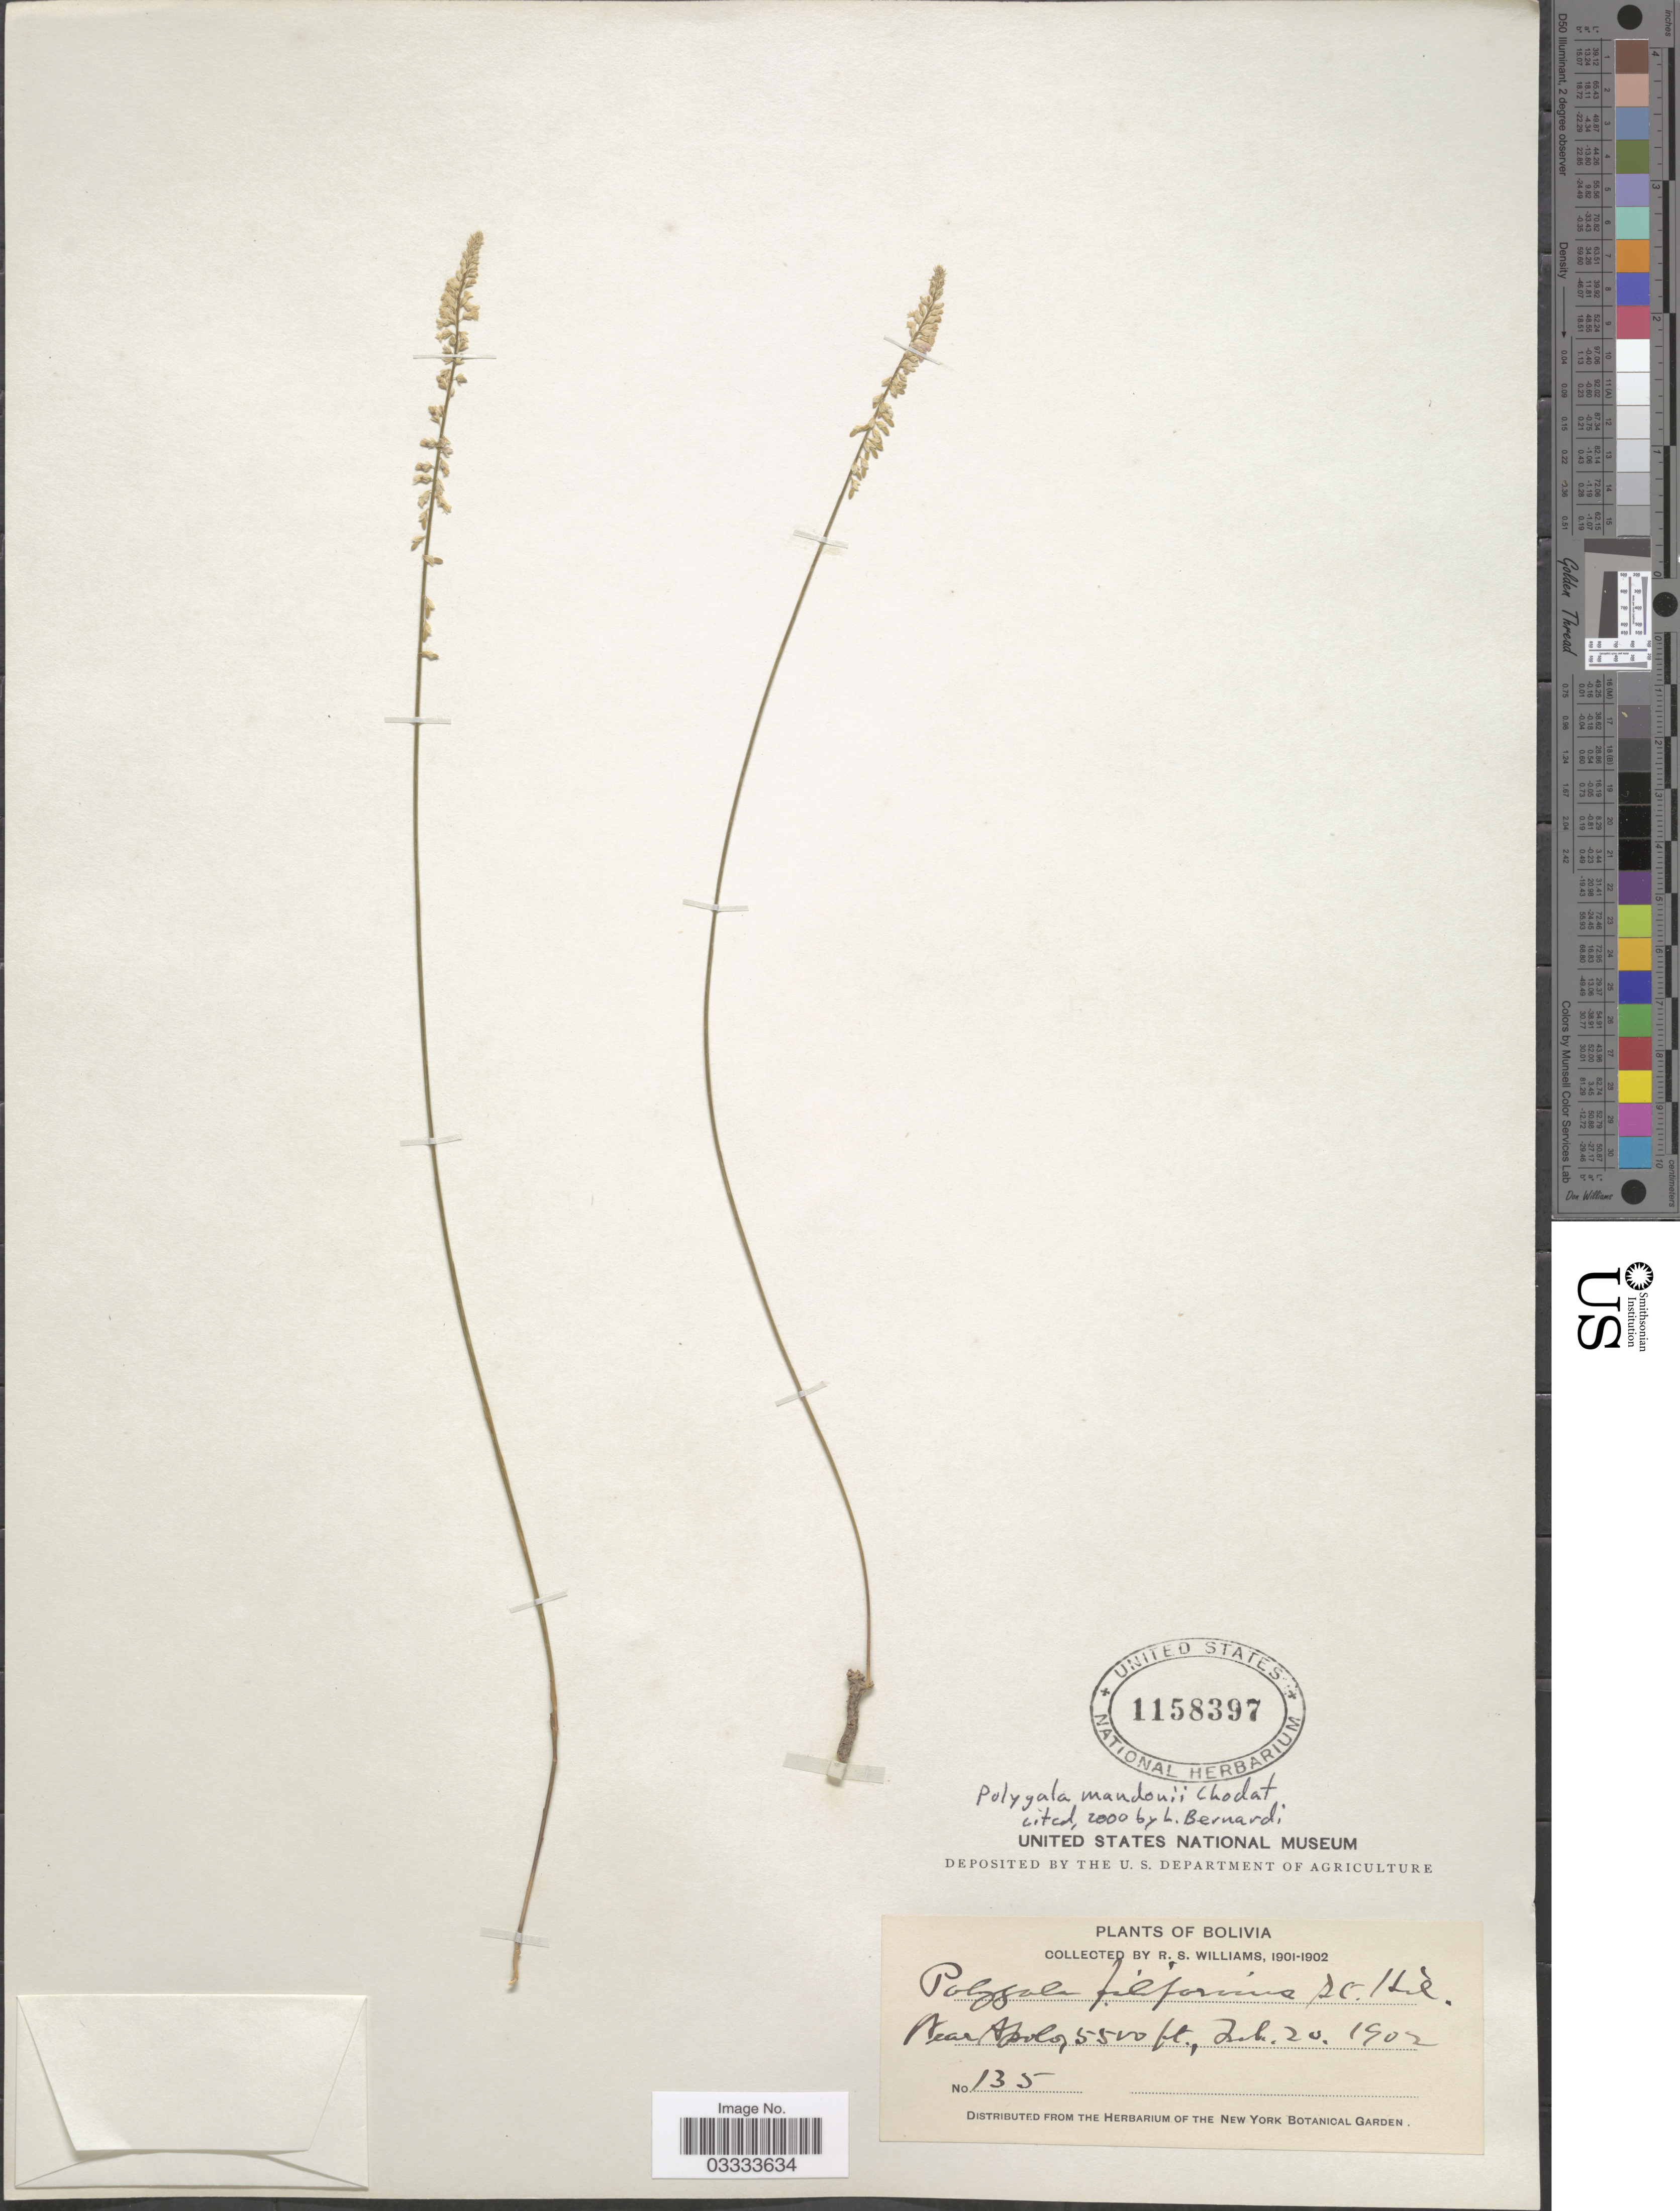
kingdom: Plantae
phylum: Tracheophyta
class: Magnoliopsida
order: Fabales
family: Polygalaceae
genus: Polygala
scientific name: Polygala mandoni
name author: Chodat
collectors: R. S. Williams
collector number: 135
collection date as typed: Feb. 20, 1902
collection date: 1902-02-20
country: Bolivia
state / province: La Paz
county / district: Franz Tamayo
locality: Near Apolo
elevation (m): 1676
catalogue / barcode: US 1158397